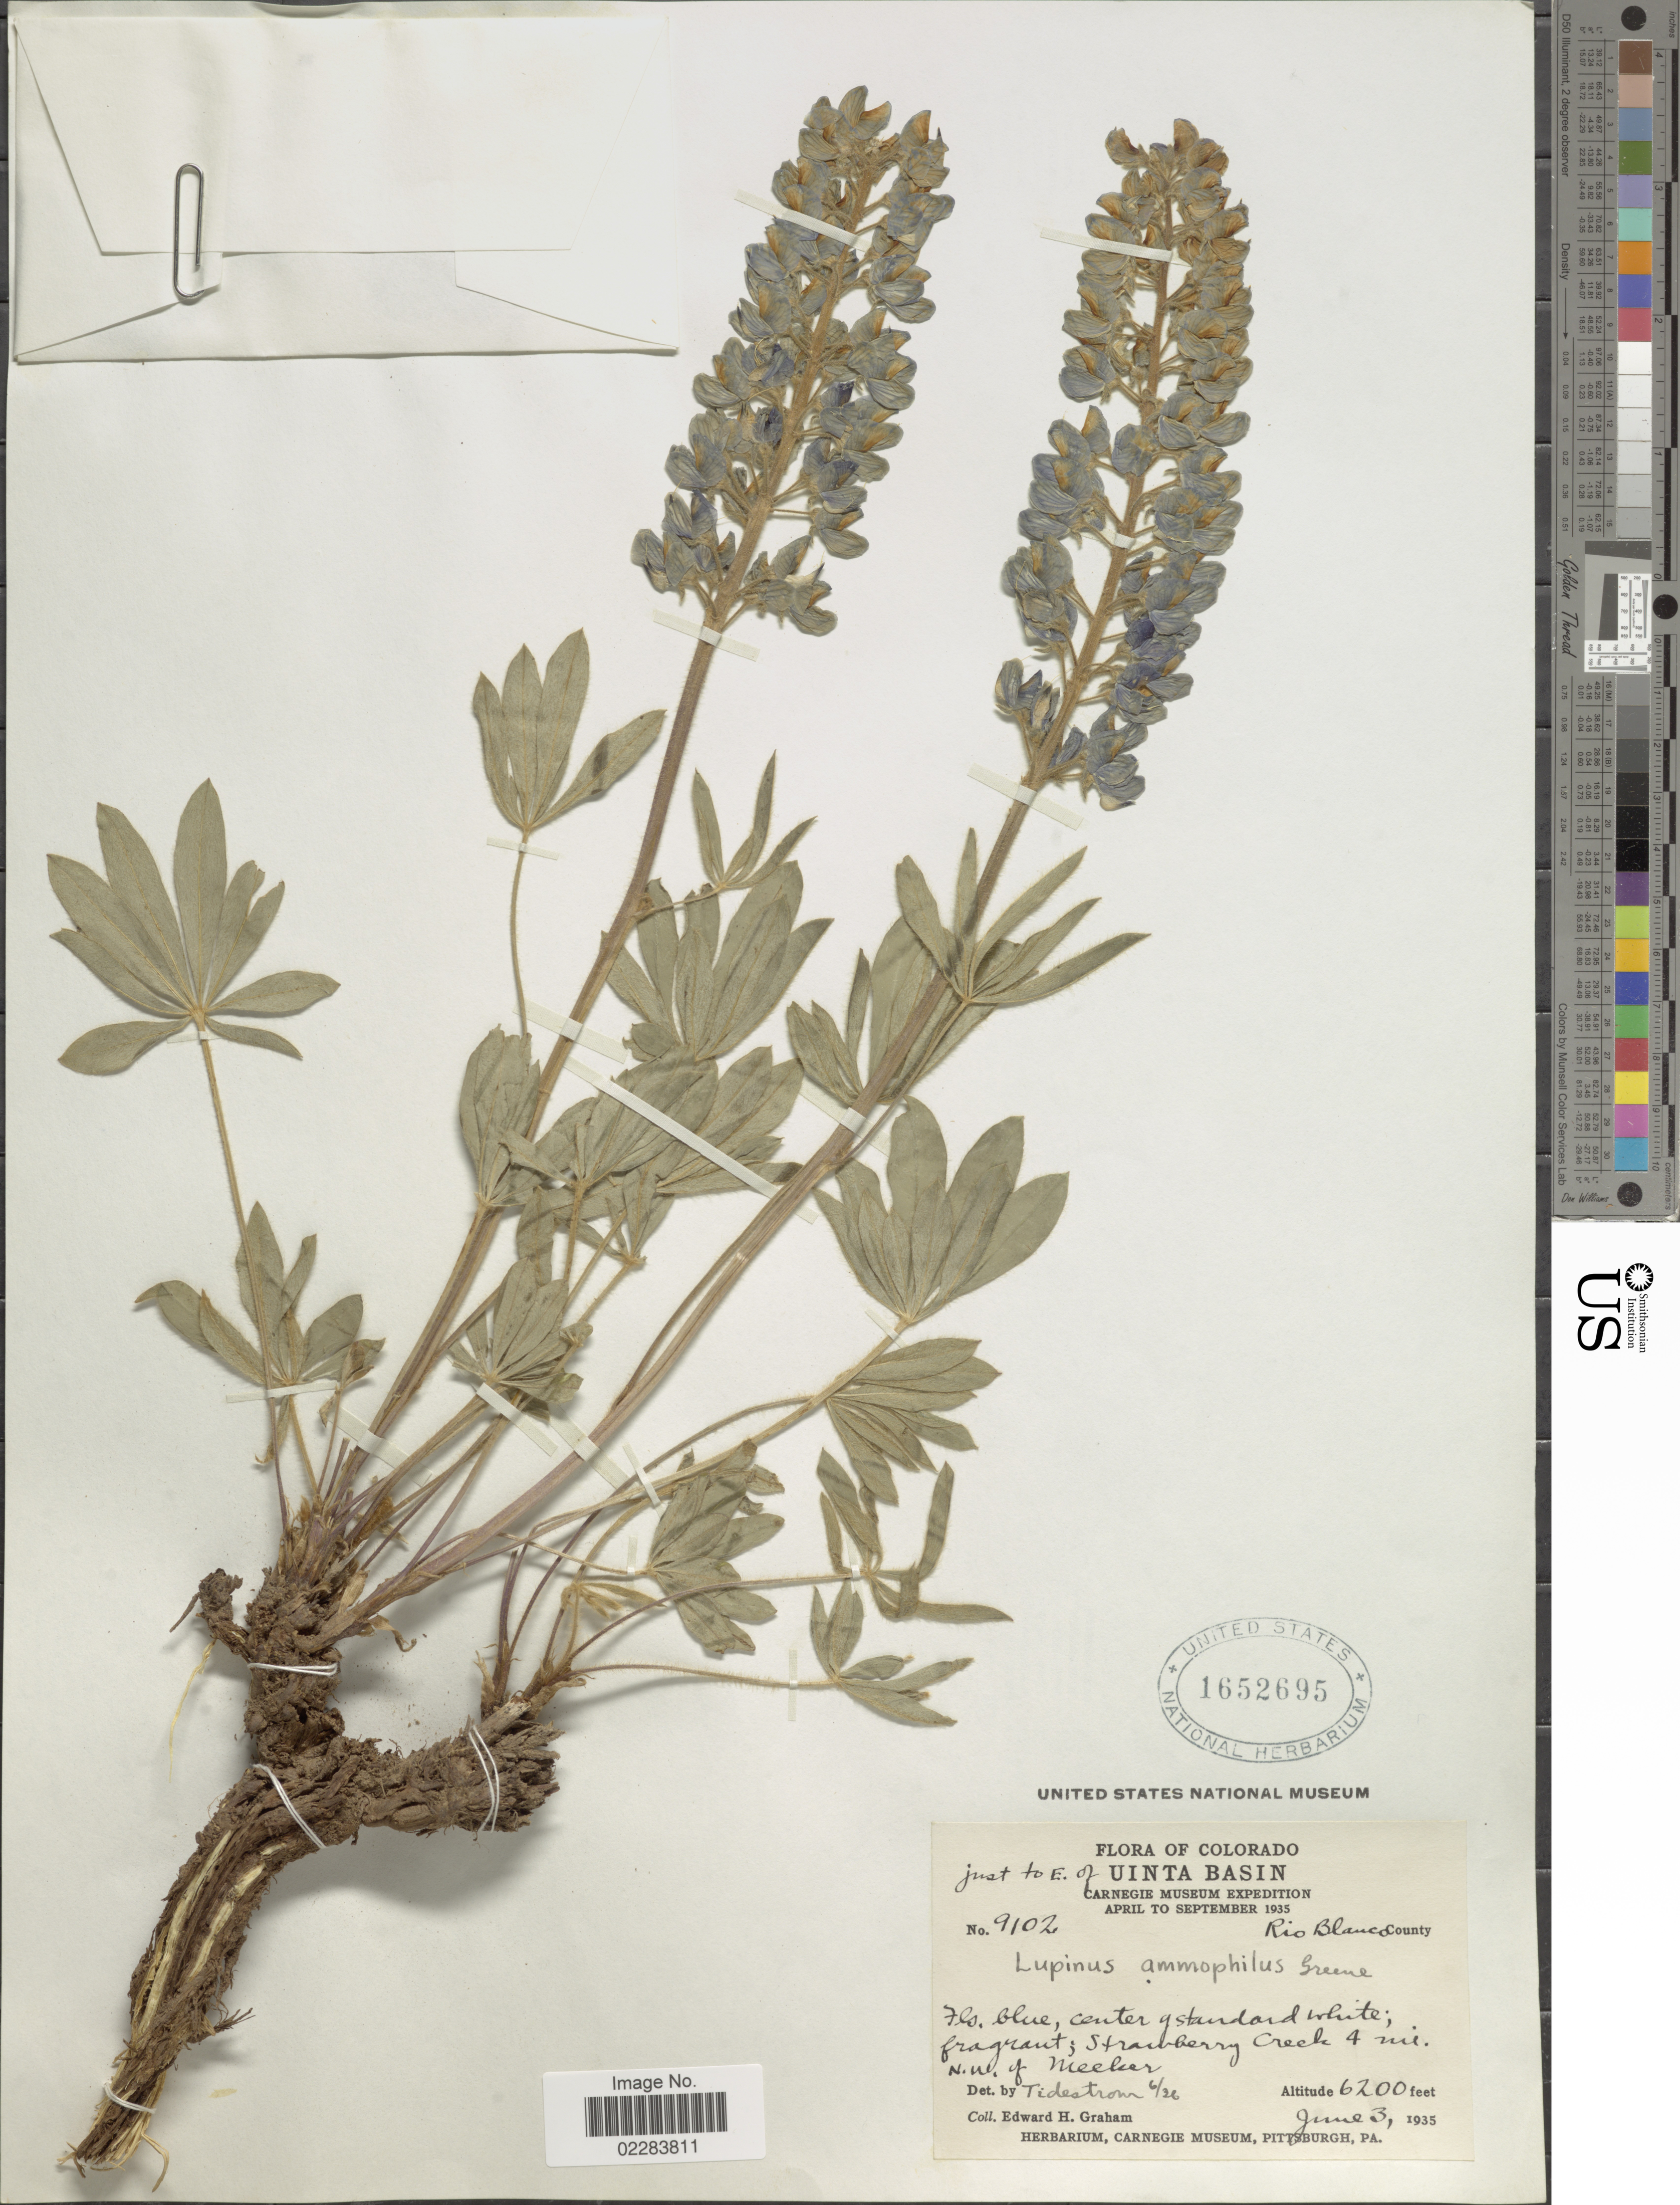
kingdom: Plantae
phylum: Tracheophyta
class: Magnoliopsida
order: Fabales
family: Fabaceae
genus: Lupinus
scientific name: Lupinus ammophilus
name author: Greene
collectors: E. H. Graham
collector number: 9102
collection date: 1935-06-03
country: United States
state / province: Colorado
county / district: Rio Blanco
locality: Uinta Basin. Rio Blanco co. Strawberry Creek 4 mi. N.W. of Meeker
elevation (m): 1890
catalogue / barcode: US 1652695